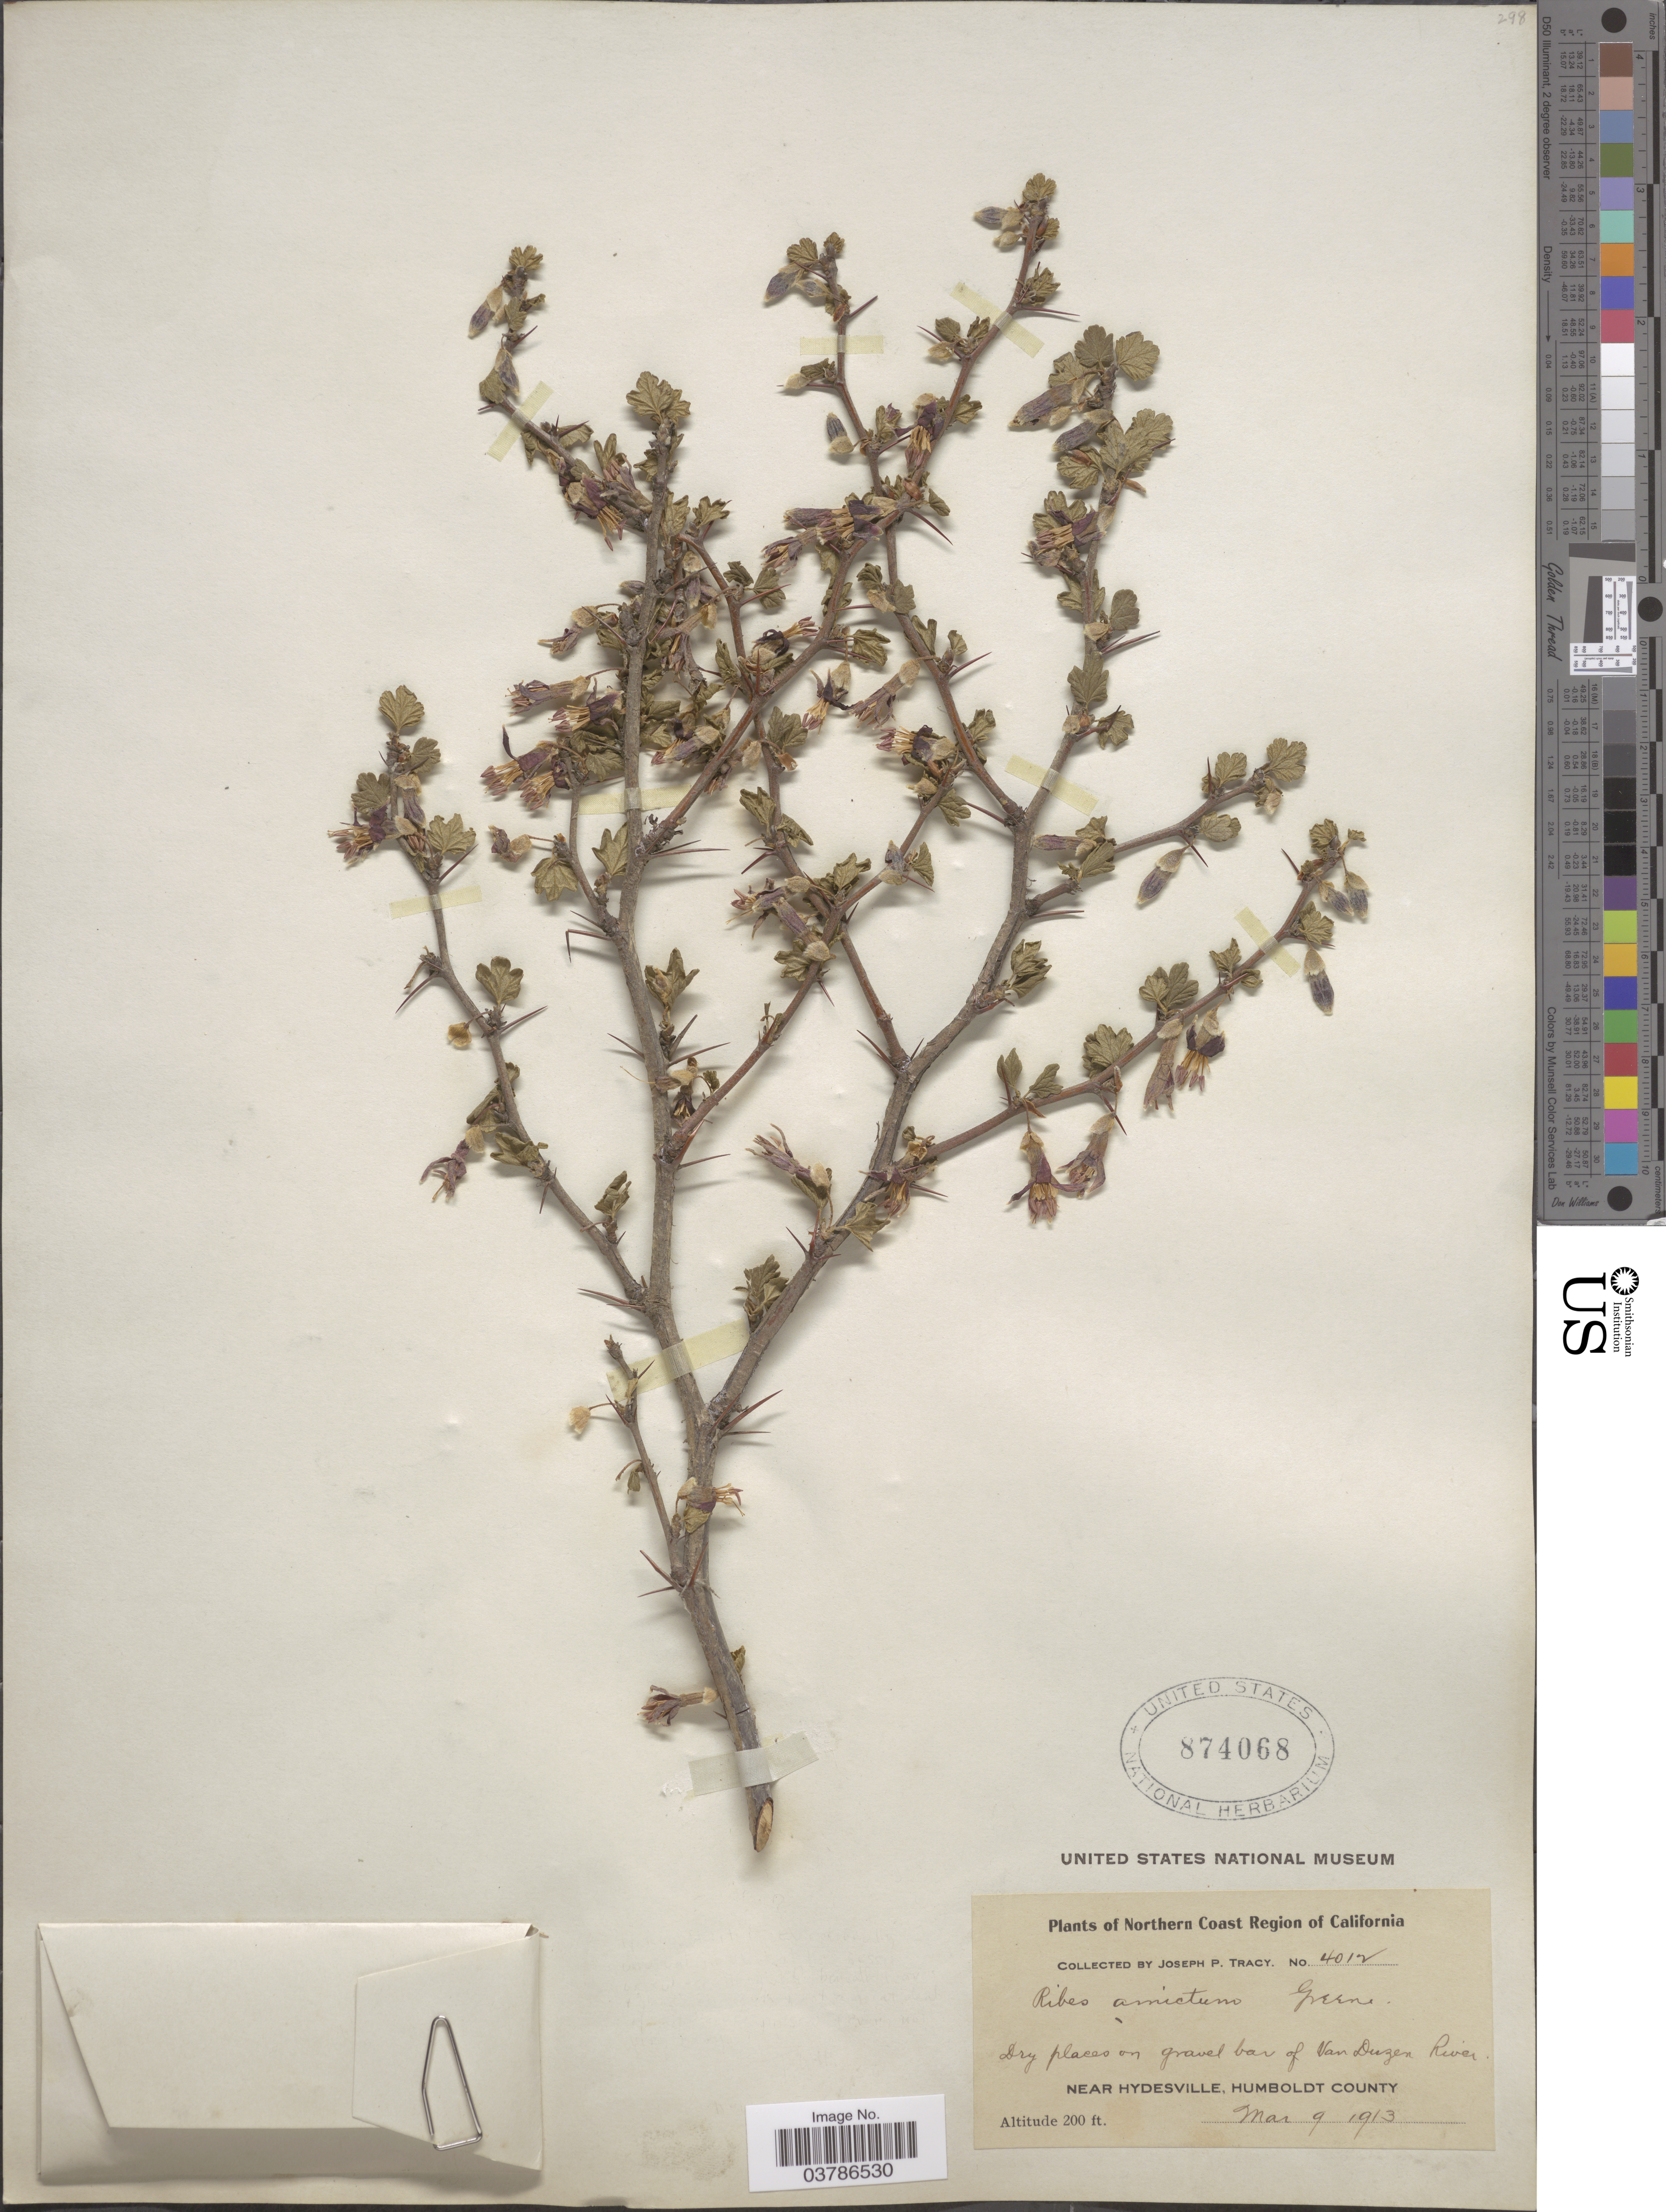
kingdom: Plantae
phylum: Tracheophyta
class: Magnoliopsida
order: Saxifragales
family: Grossulariaceae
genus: Ribes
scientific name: Ribes roezlii var. amictum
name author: (Greene) Jeps.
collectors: J. Tracy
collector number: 4012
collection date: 1913-03-09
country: United States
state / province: California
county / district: Humboldt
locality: Northern Coast Region of California. On gravel bar of Van Duzen River. Near Hydesville, Humboldt County.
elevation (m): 61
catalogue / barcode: US 874068